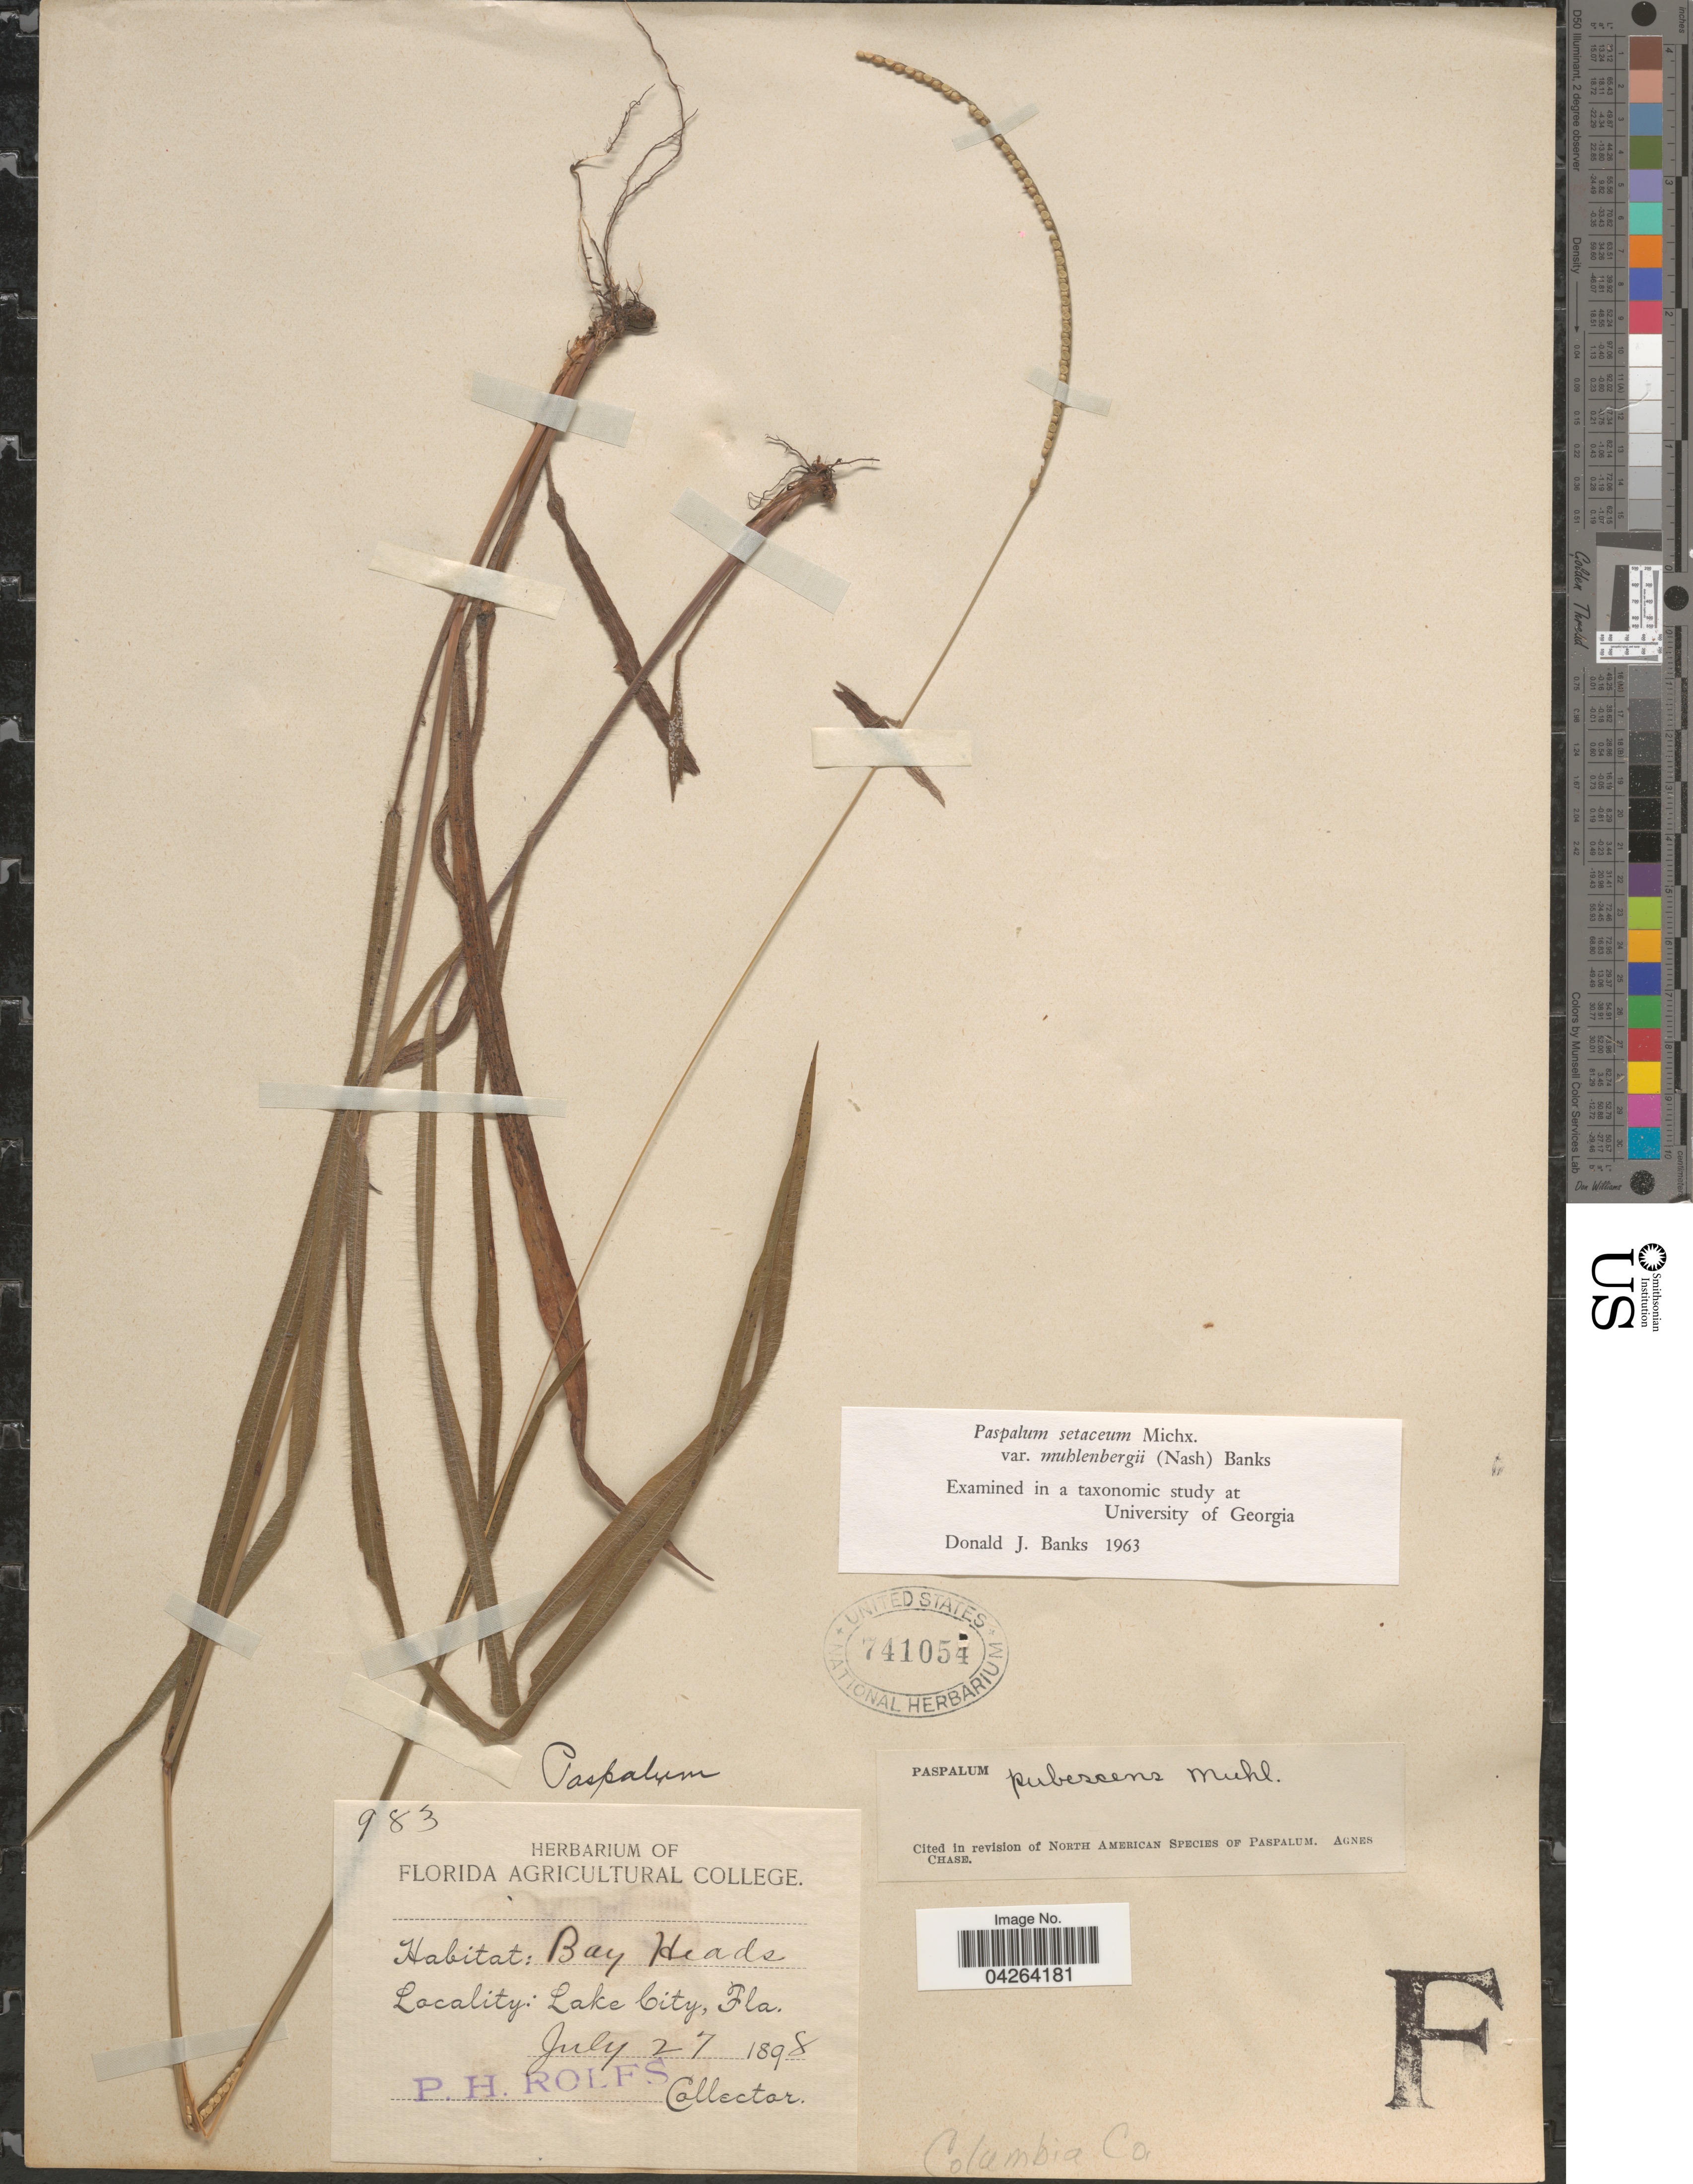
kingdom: Plantae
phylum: Tracheophyta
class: Liliopsida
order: Poales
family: Poaceae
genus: Paspalum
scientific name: Paspalum setaceum var. muhlenbergii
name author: (Nash) D.J. Banks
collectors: P. H. Rolfs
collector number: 983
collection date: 1898-07-27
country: United States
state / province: Florida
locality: Bay Heads. Lake City. Columbia Co.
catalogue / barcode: US 741054